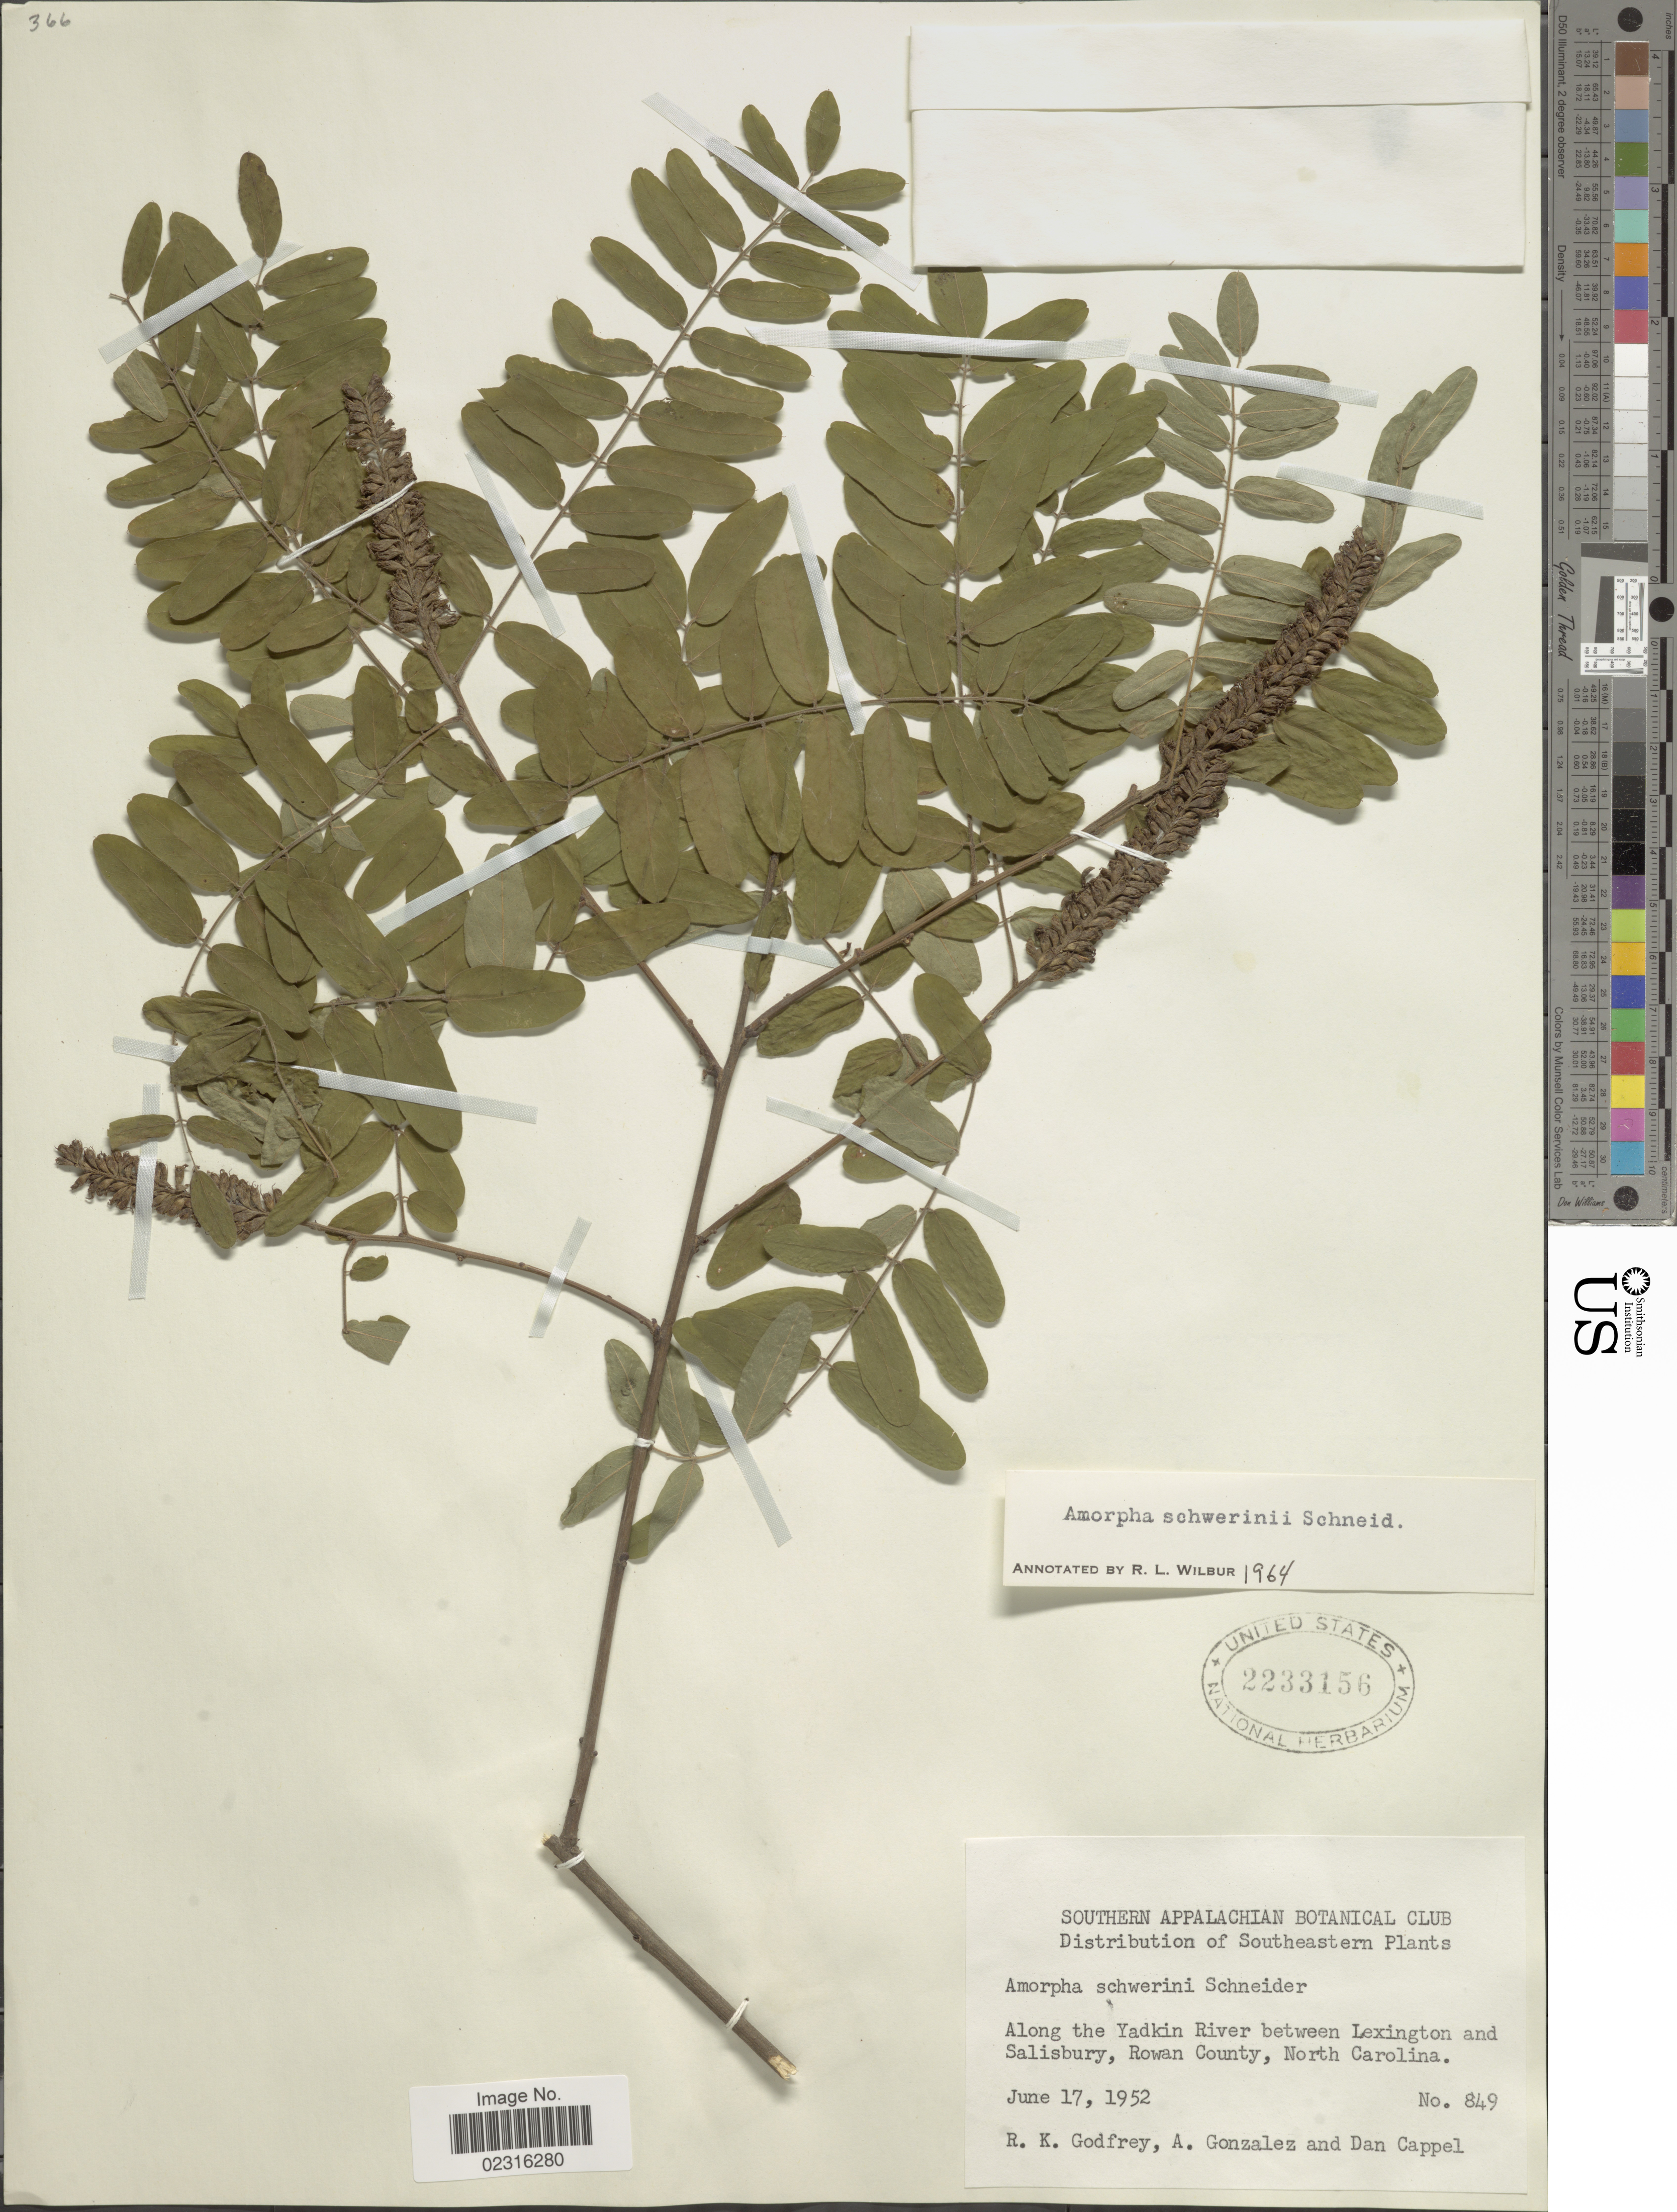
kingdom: Plantae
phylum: Tracheophyta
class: Magnoliopsida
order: Fabales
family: Fabaceae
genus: Amorpha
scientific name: Amorpha schwerinii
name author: C.K. Schneid.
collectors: R. K. Godfrey, A. Alfaro Gonzalez & D. Cappel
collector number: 849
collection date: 1952-06-17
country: United States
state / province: North Carolina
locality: Along the Yadkin River between Lexington and Salisbury, Rowan County.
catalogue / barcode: US 2233156